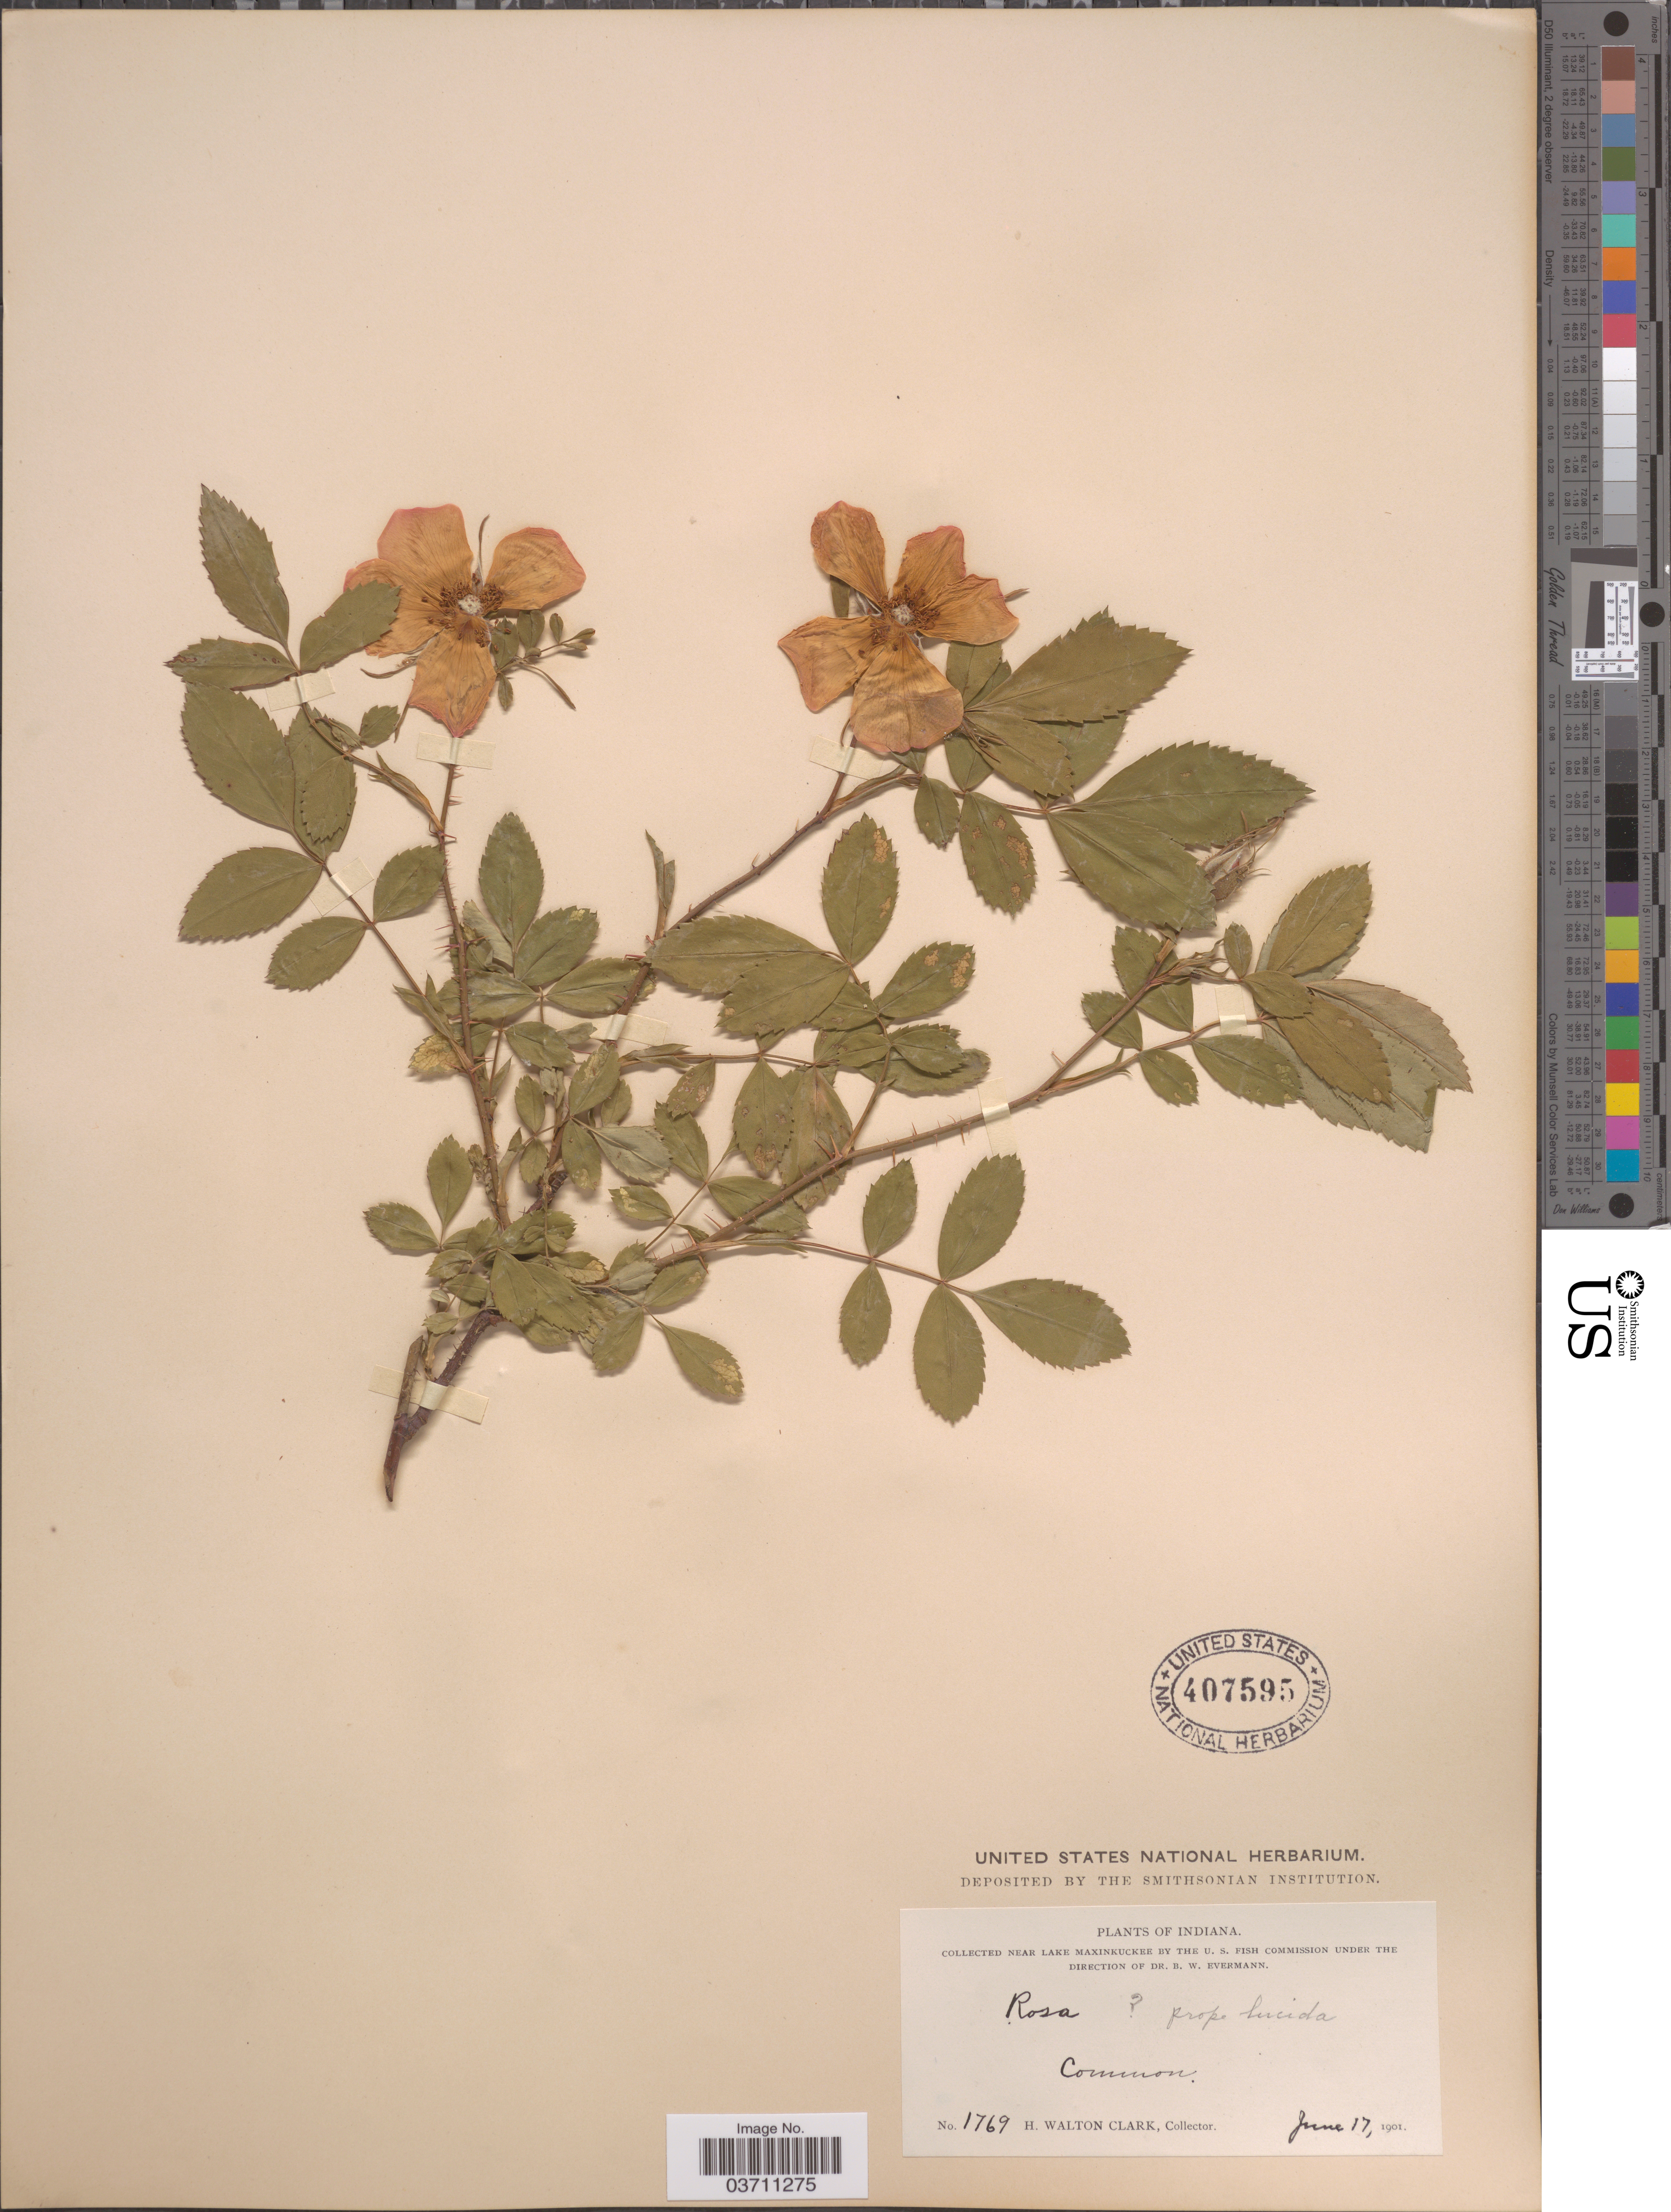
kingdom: Plantae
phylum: Tracheophyta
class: Magnoliopsida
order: Rosales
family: Rosaceae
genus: Rosa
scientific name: Rosa lucida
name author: Meehan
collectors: H. W. Clark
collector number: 1769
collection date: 1901-06-17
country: United States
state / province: Indiana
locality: Near Lake Maxinkuckee.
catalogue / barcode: US 407595